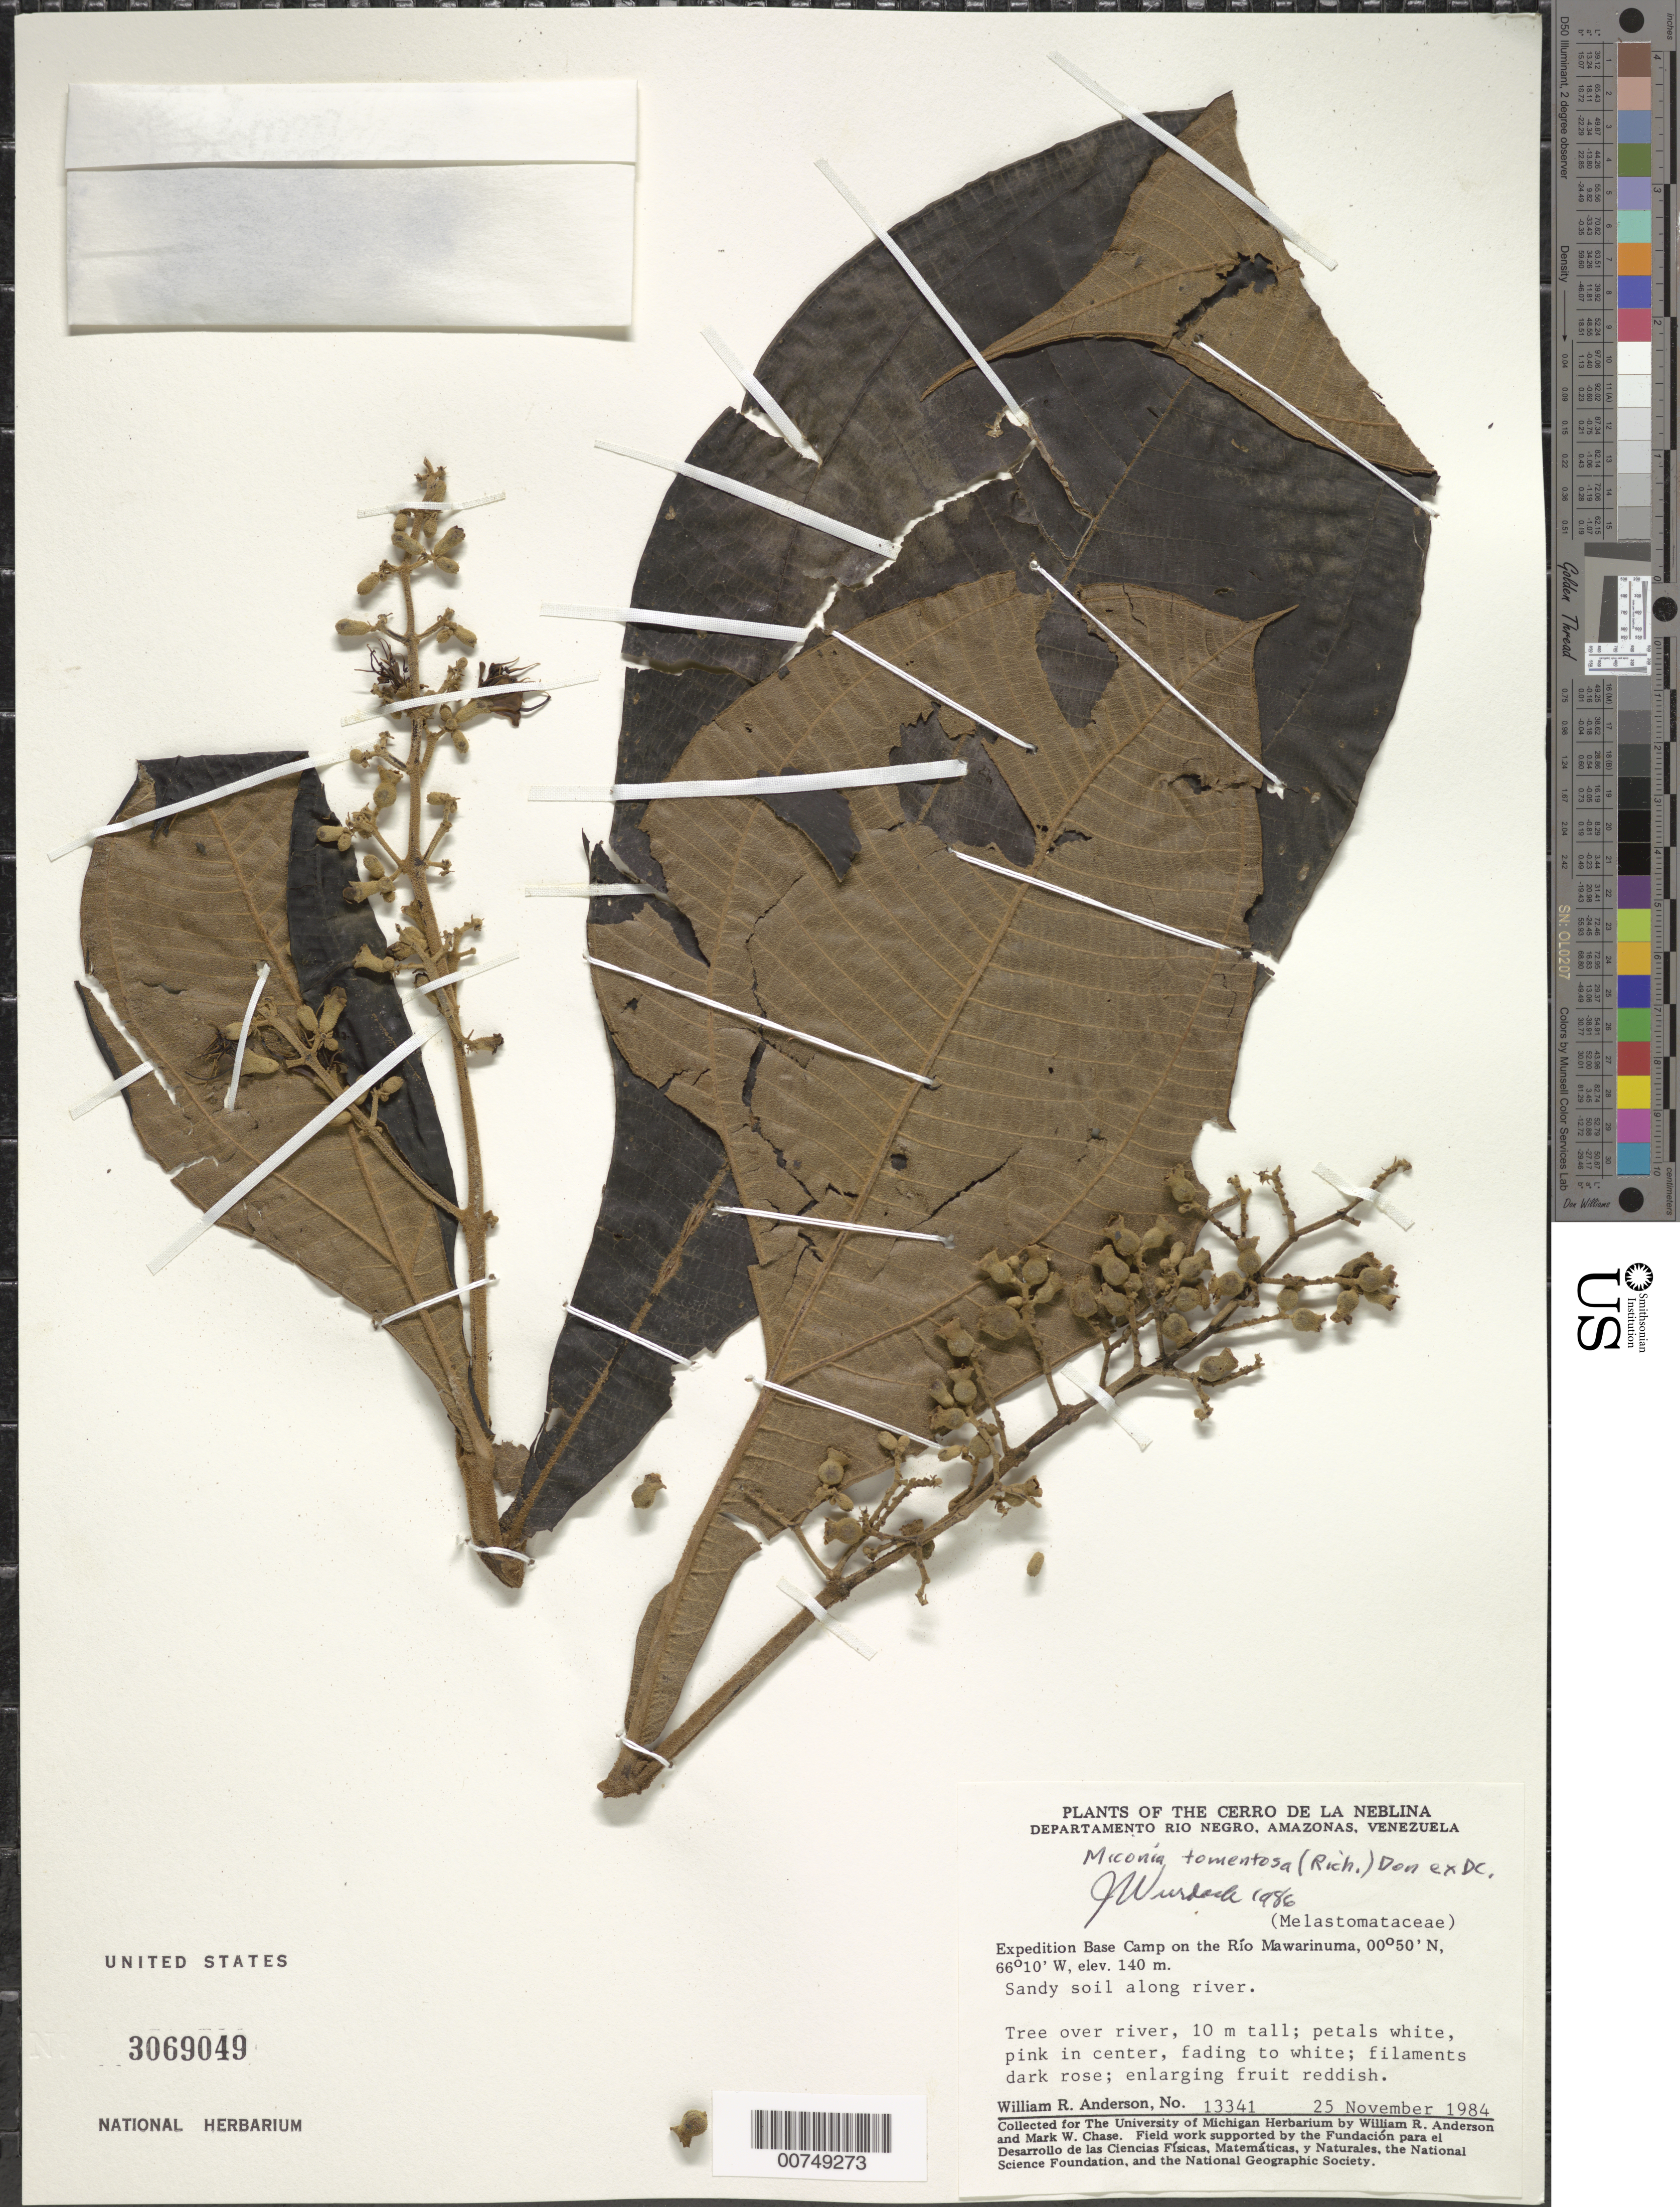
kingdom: Plantae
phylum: Tracheophyta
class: Magnoliopsida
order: Myrtales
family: Melastomataceae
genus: Miconia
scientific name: Miconia tomentosa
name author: (Rich.) D. Don ex DC.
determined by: Wurdack, John J., (US), US (UNITED STATES)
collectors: W. R. Anderson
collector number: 13341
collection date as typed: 25-Nov-84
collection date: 1984-11-25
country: Venezuela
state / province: Amazonas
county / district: Río Negro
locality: Río Mawarinuma, Expedition Base Camp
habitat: Sandy soil along river; over river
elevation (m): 140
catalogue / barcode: US 3069049